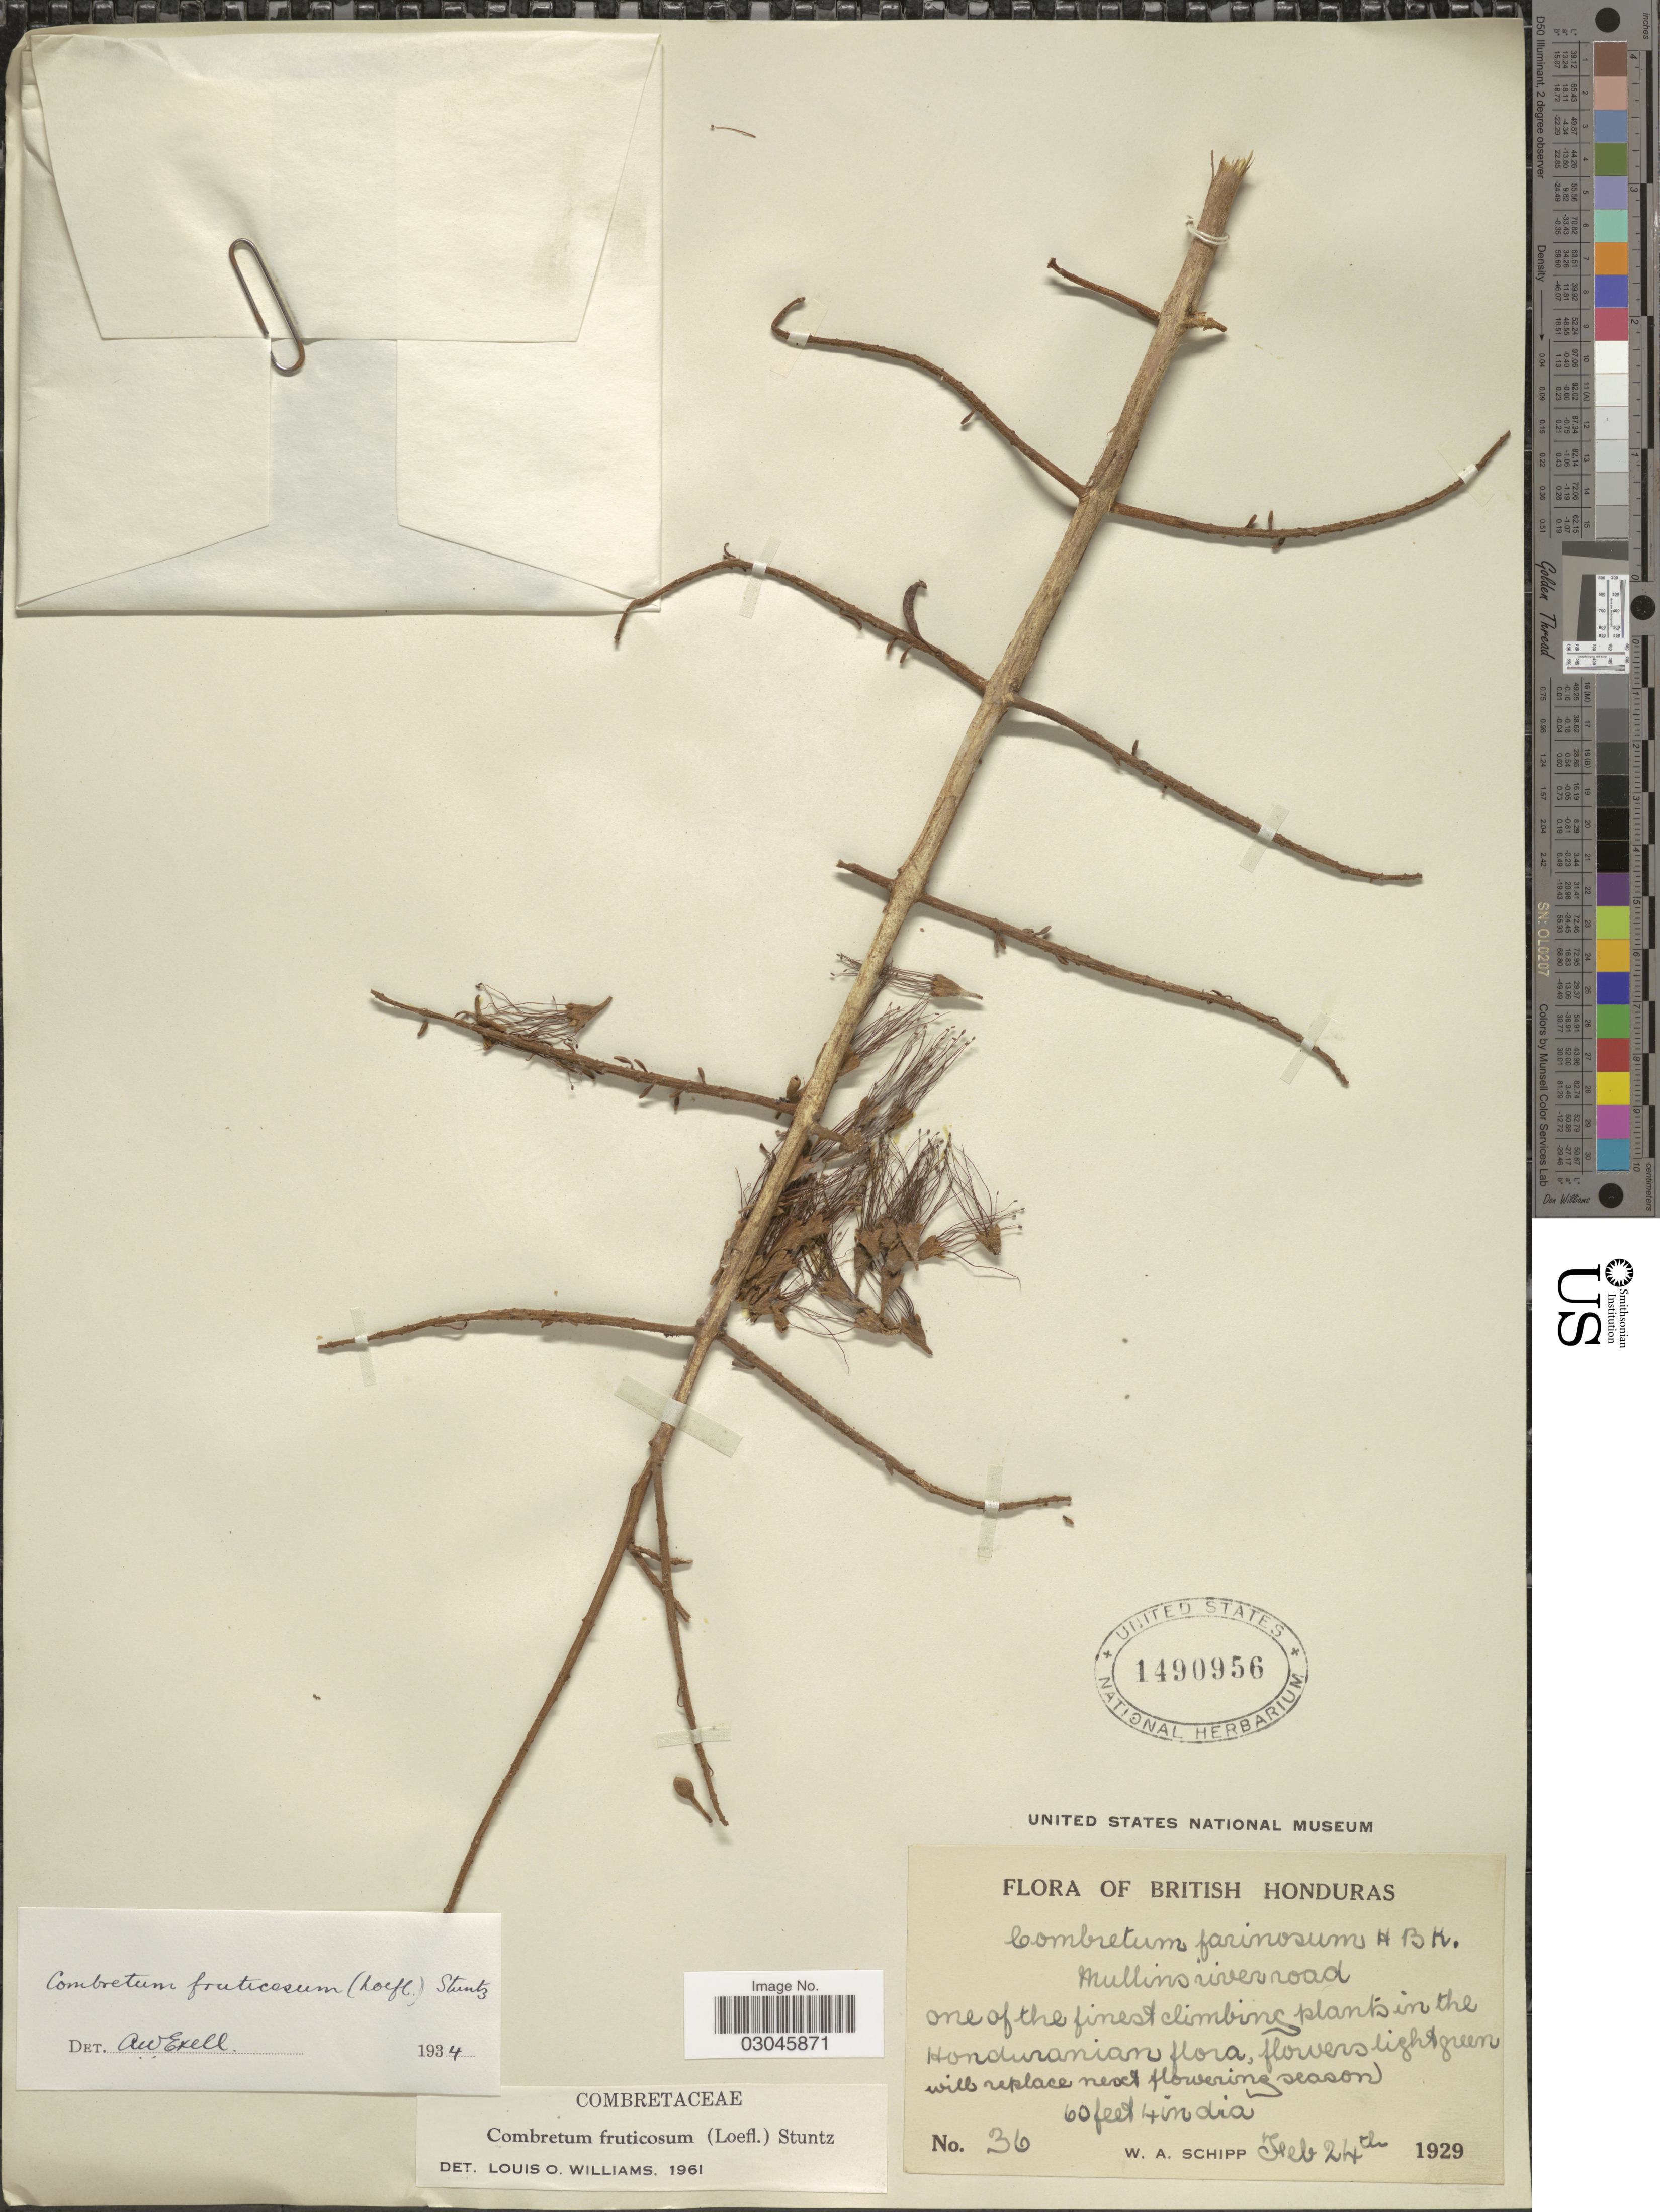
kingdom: Plantae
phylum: Tracheophyta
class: Magnoliopsida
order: Myrtales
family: Combretaceae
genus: Combretum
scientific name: Combretum farinosum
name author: Kunth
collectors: W. Schipp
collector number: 36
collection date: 1929-02-24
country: Belize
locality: British Honduras, Mullins river road.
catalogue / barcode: US 1490956